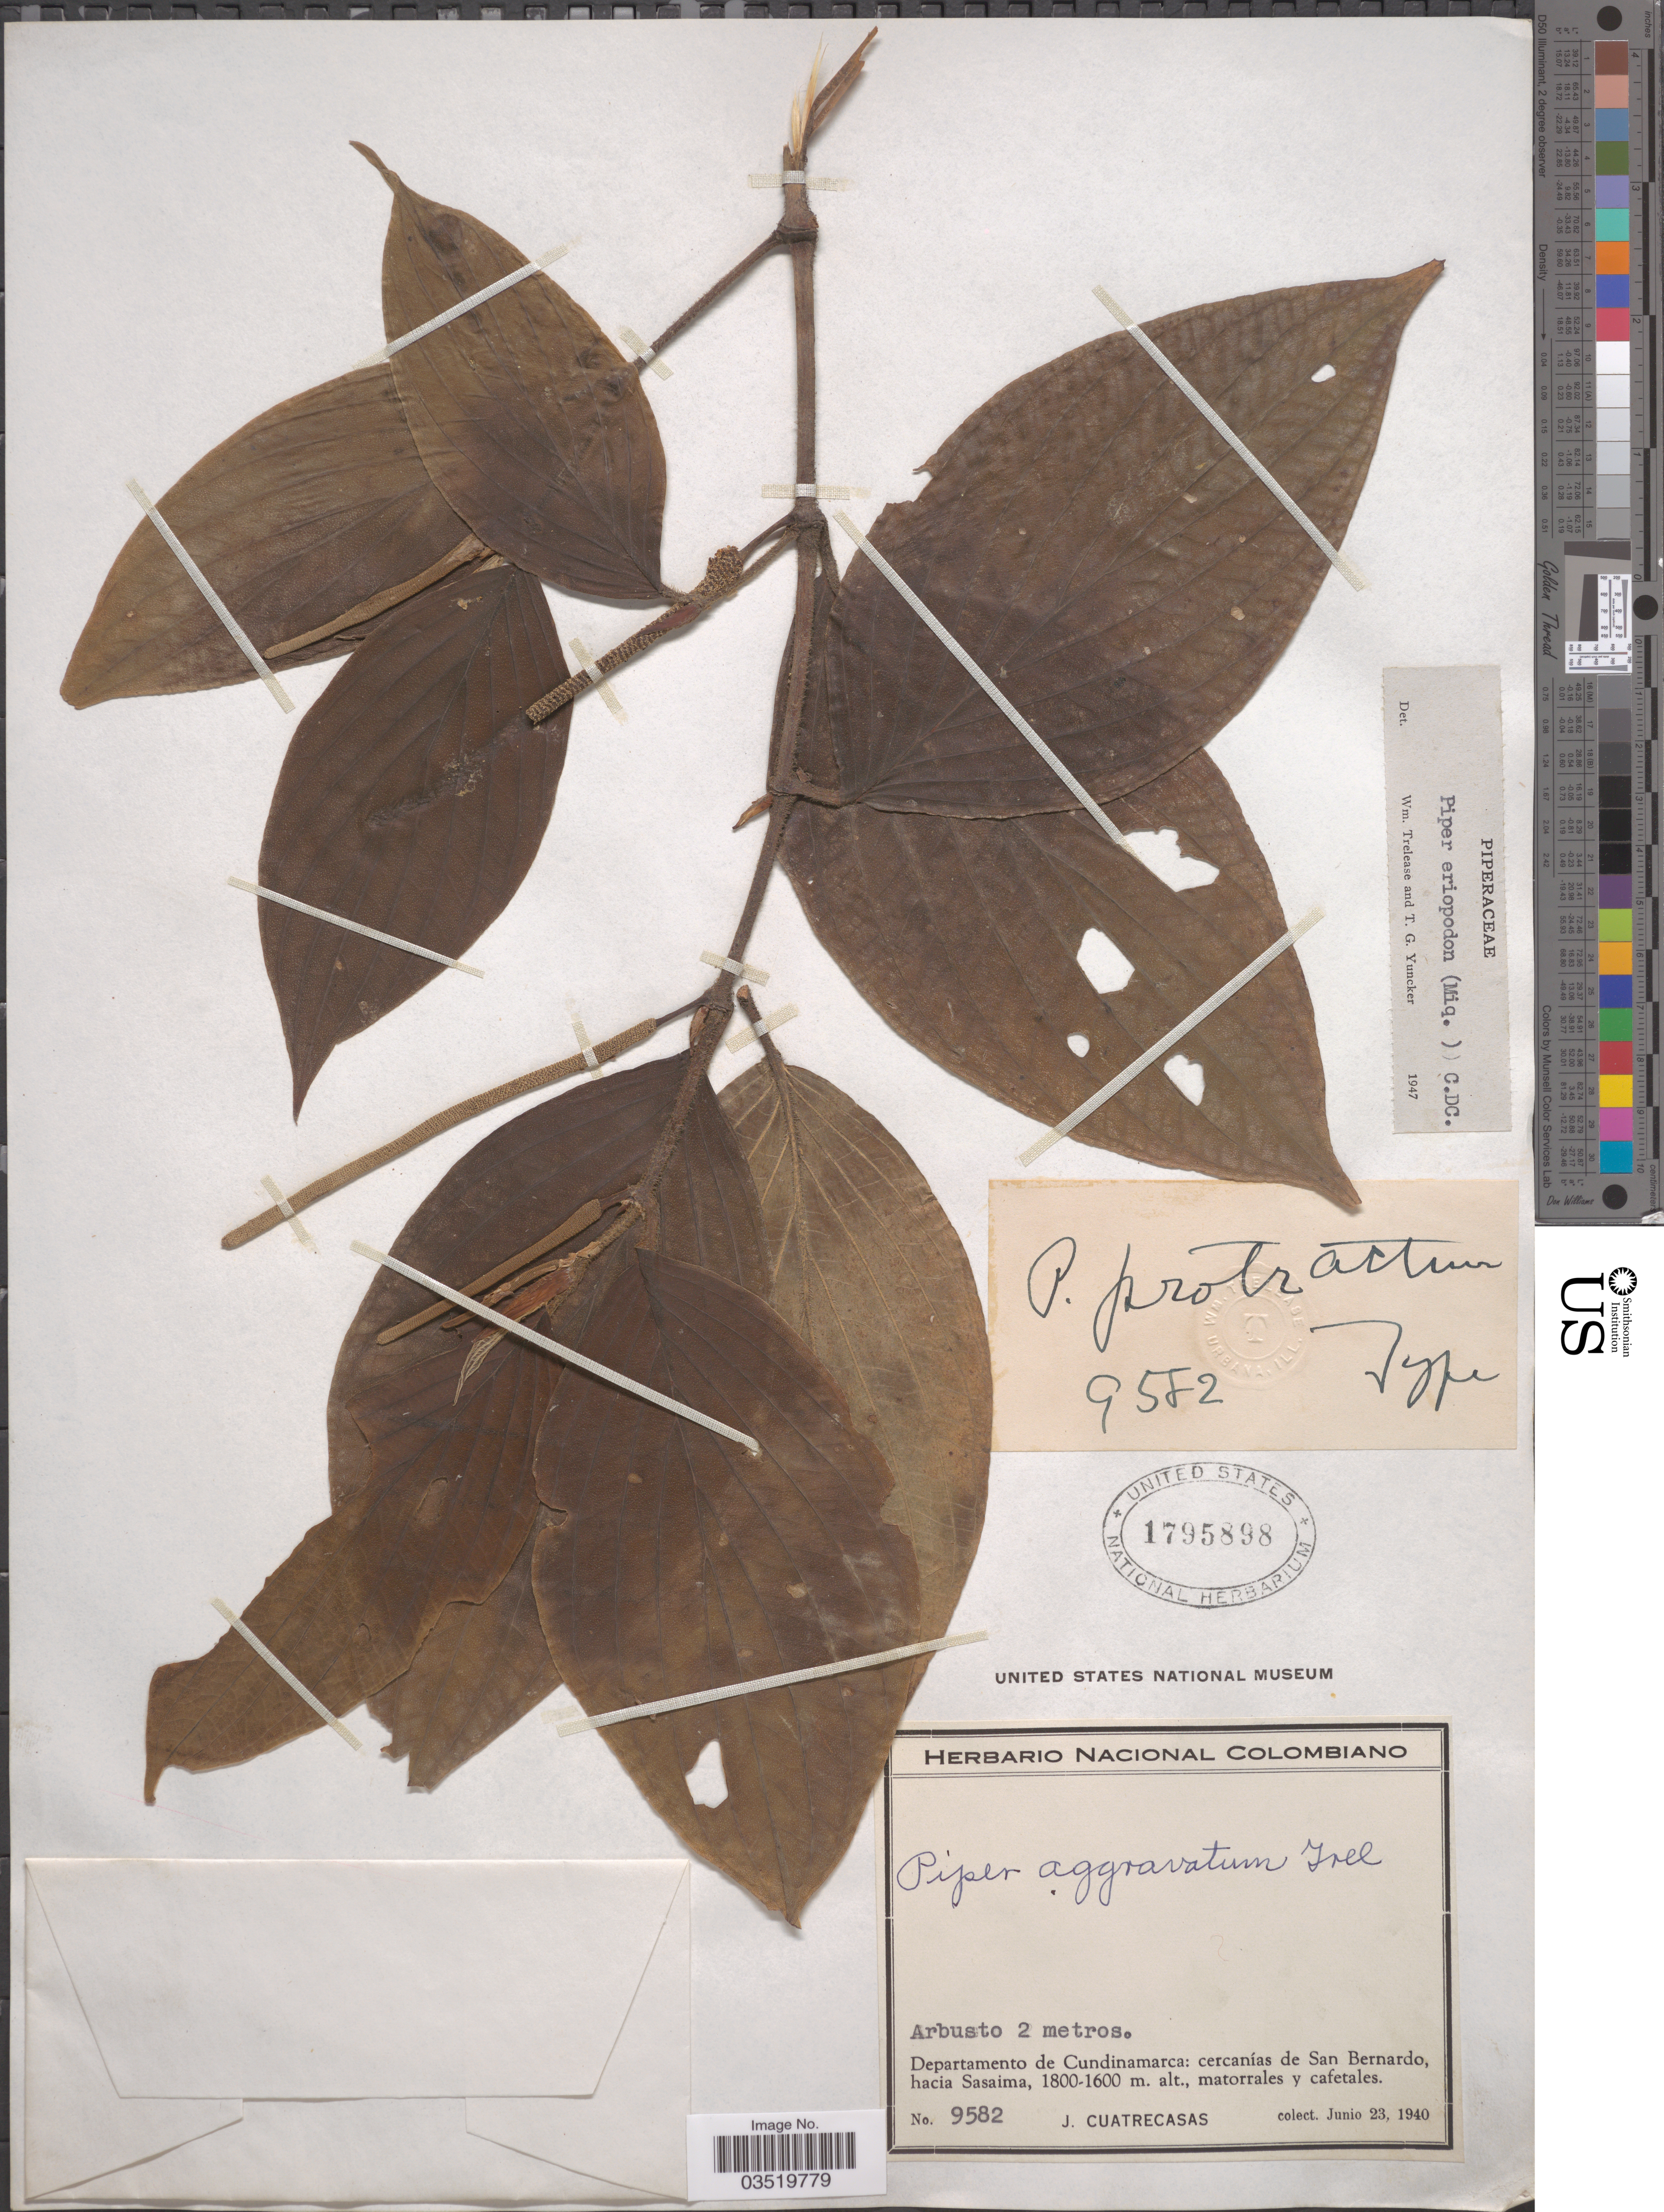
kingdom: Plantae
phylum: Tracheophyta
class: Magnoliopsida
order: Piperales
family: Piperaceae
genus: Piper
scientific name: Piper eriopodon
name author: C. DC.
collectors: J. Cuatrecasas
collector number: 9582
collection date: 1940-06-23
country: Colombia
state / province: Cundinamarca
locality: Departamento de Cundinamarca: cercanías de San Bernardo, hacia Sasaima.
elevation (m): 1600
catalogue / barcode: US 1795898